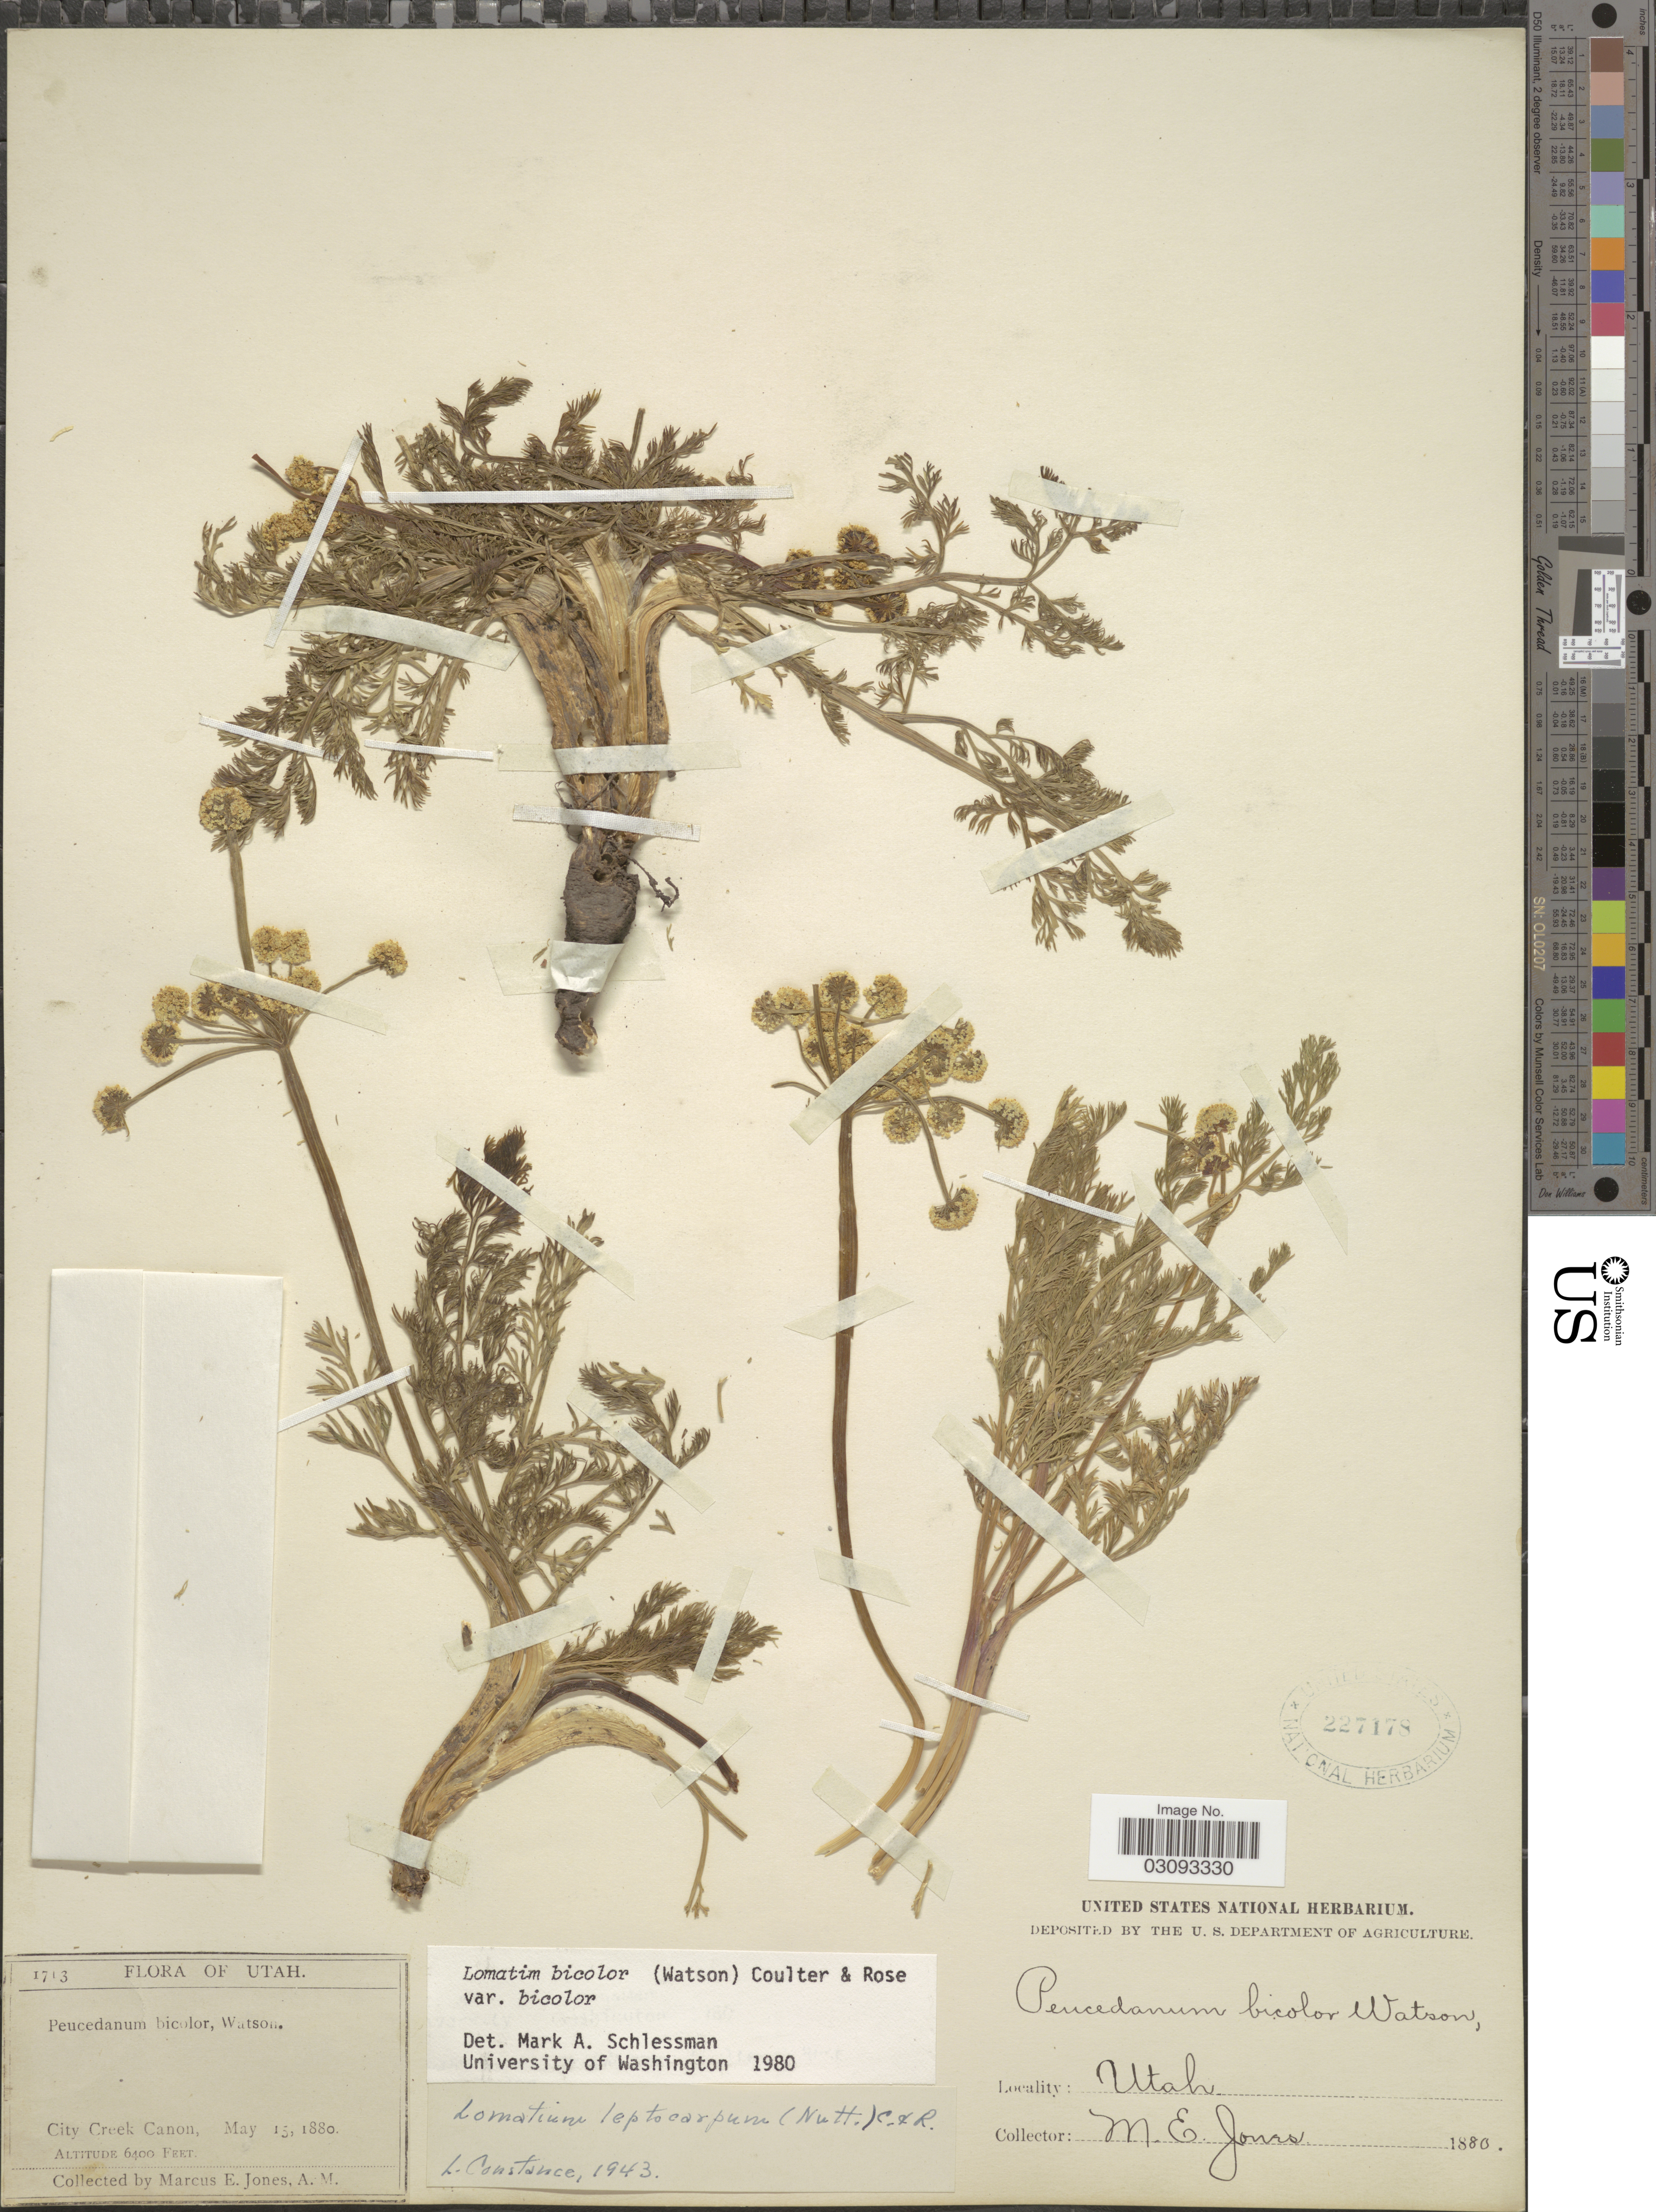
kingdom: Plantae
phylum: Tracheophyta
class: Magnoliopsida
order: Apiales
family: Apiaceae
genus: Lomatium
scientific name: Lomatium bicolor var. bicolor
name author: (S. Watson) J.M. Coult. & Rose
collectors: M. E. Jones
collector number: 1713*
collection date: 1880-05-15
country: United States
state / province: Utah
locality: City Creek Canon.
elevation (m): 1951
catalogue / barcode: US 227178